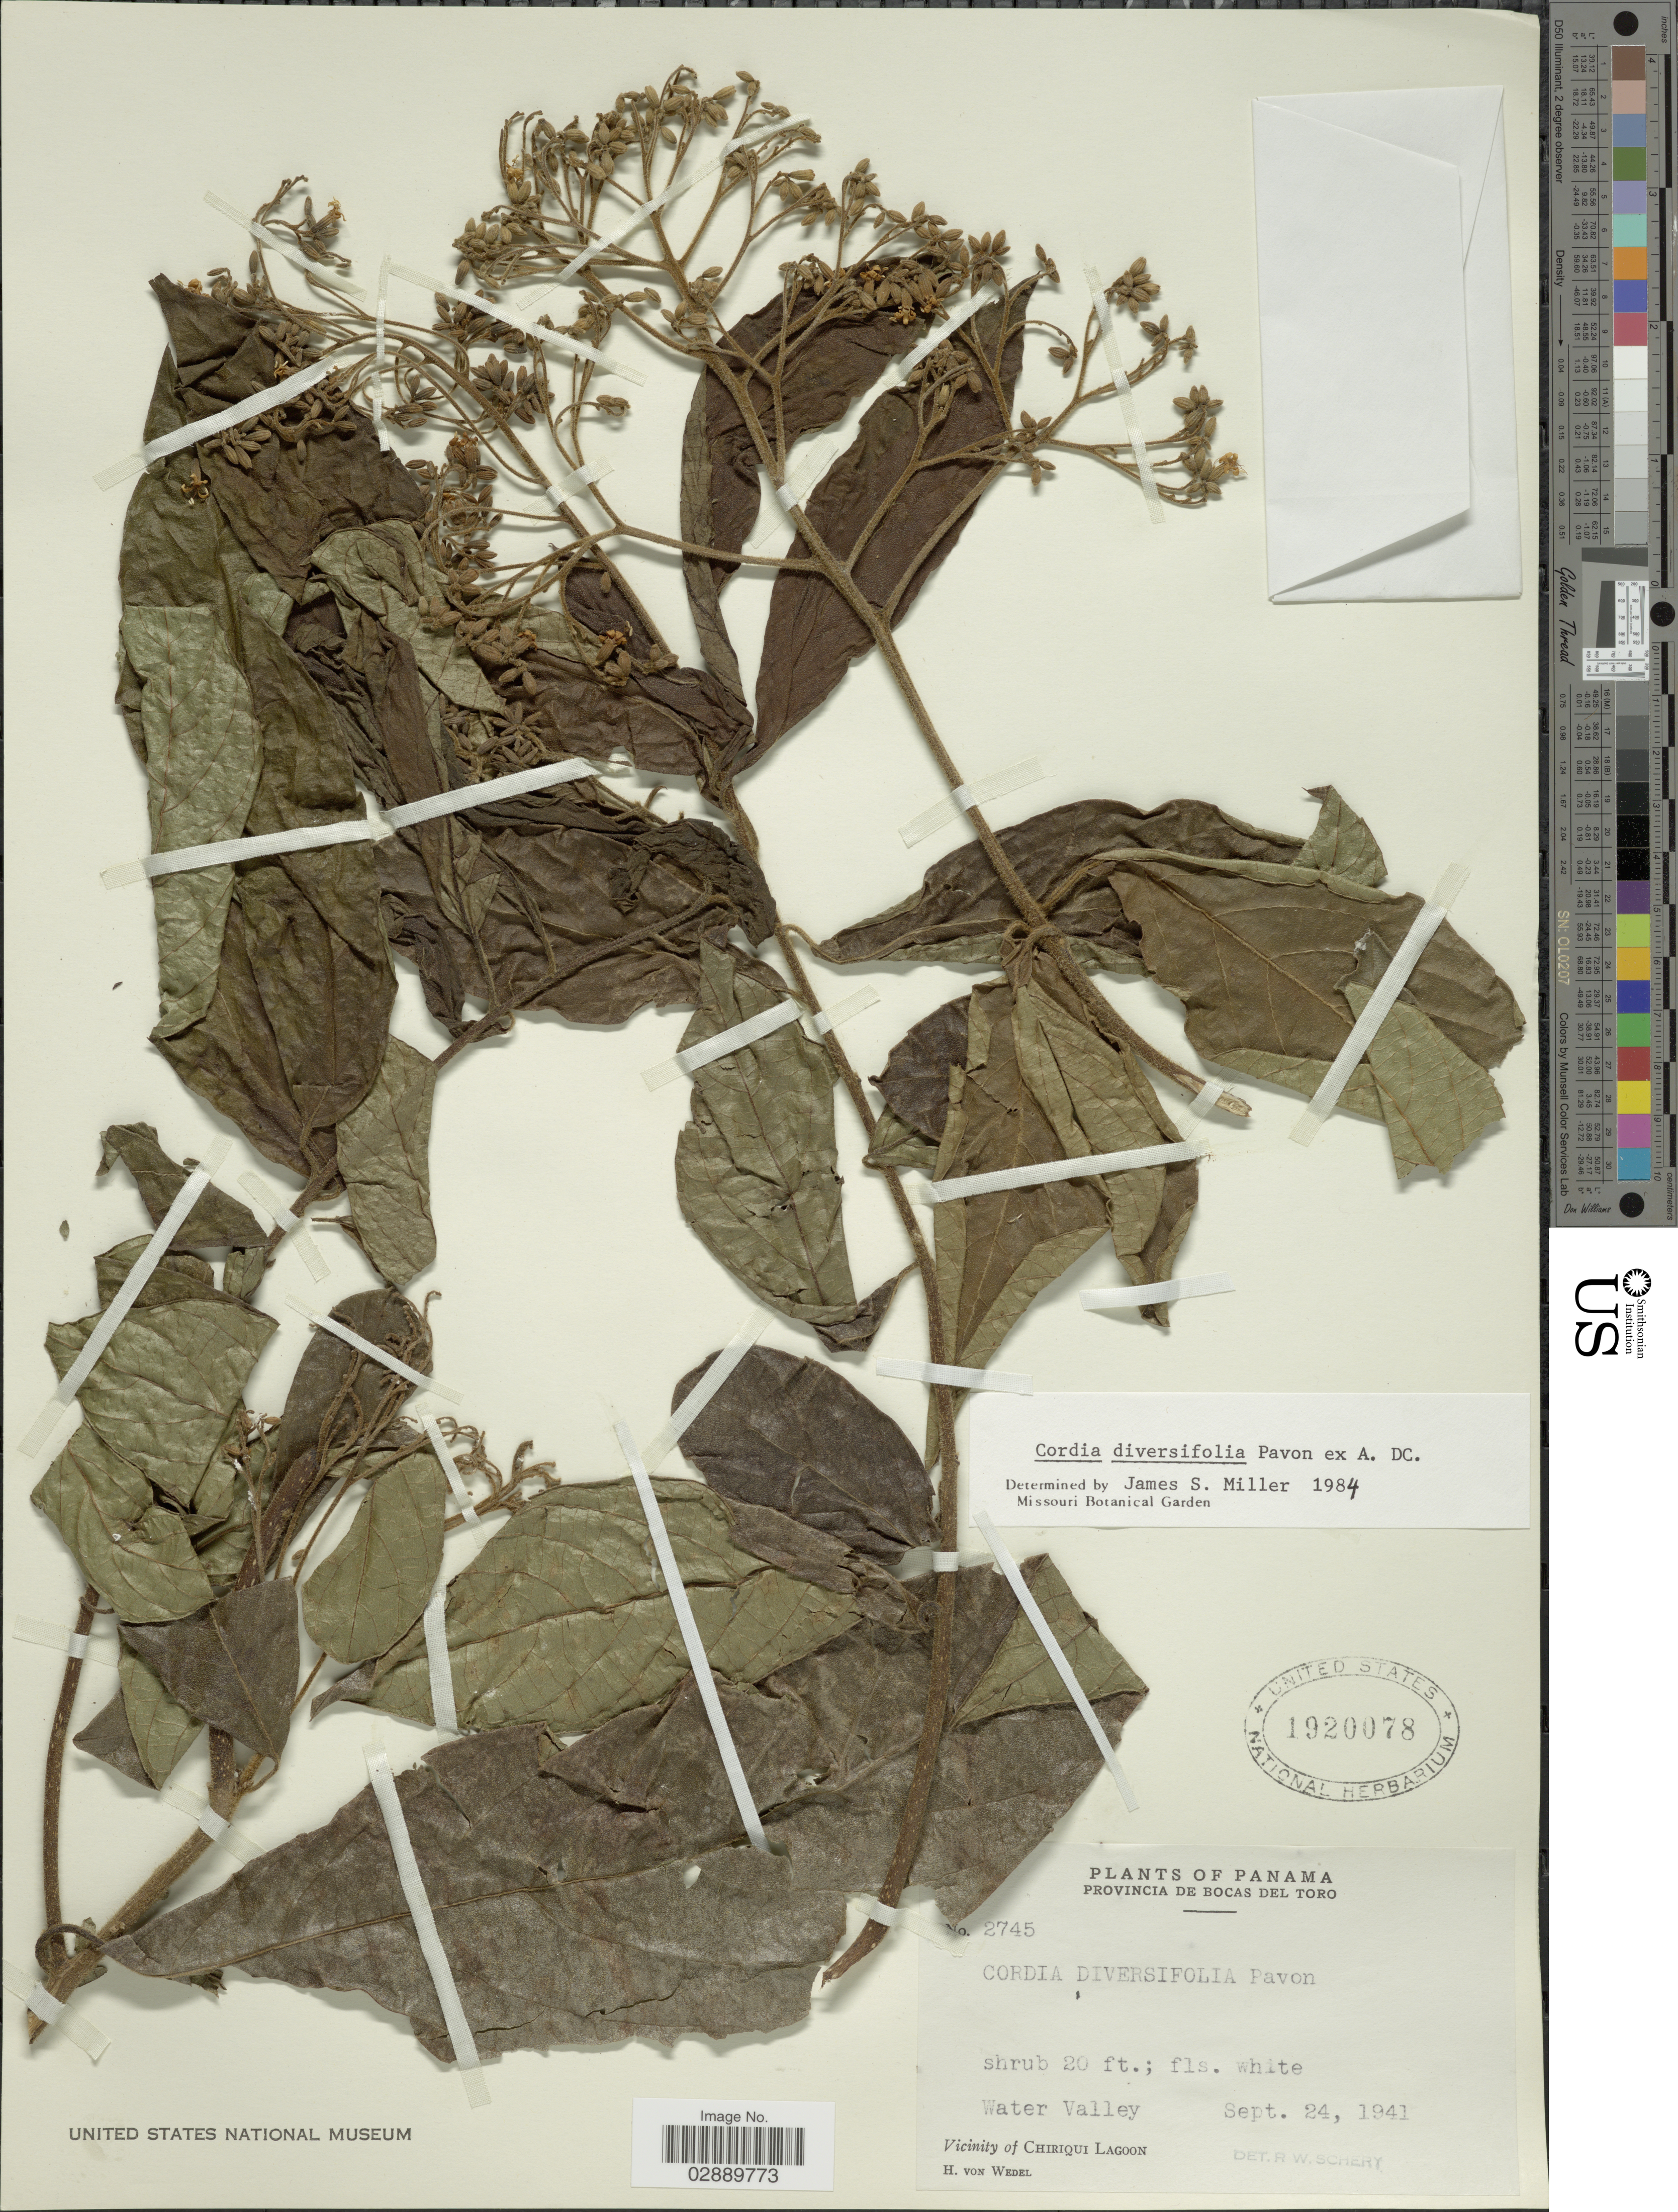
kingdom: Plantae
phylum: Tracheophyta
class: Magnoliopsida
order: Boraginales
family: Cordiaceae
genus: Cordia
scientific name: Cordia diversifolia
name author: Pav. ex DC.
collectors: H. von Wedel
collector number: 2745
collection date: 1941-09-24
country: Panama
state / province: Bocas del Toro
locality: Water Valley. Vicinity of Chiriqui Lagoon.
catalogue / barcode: US 1920078